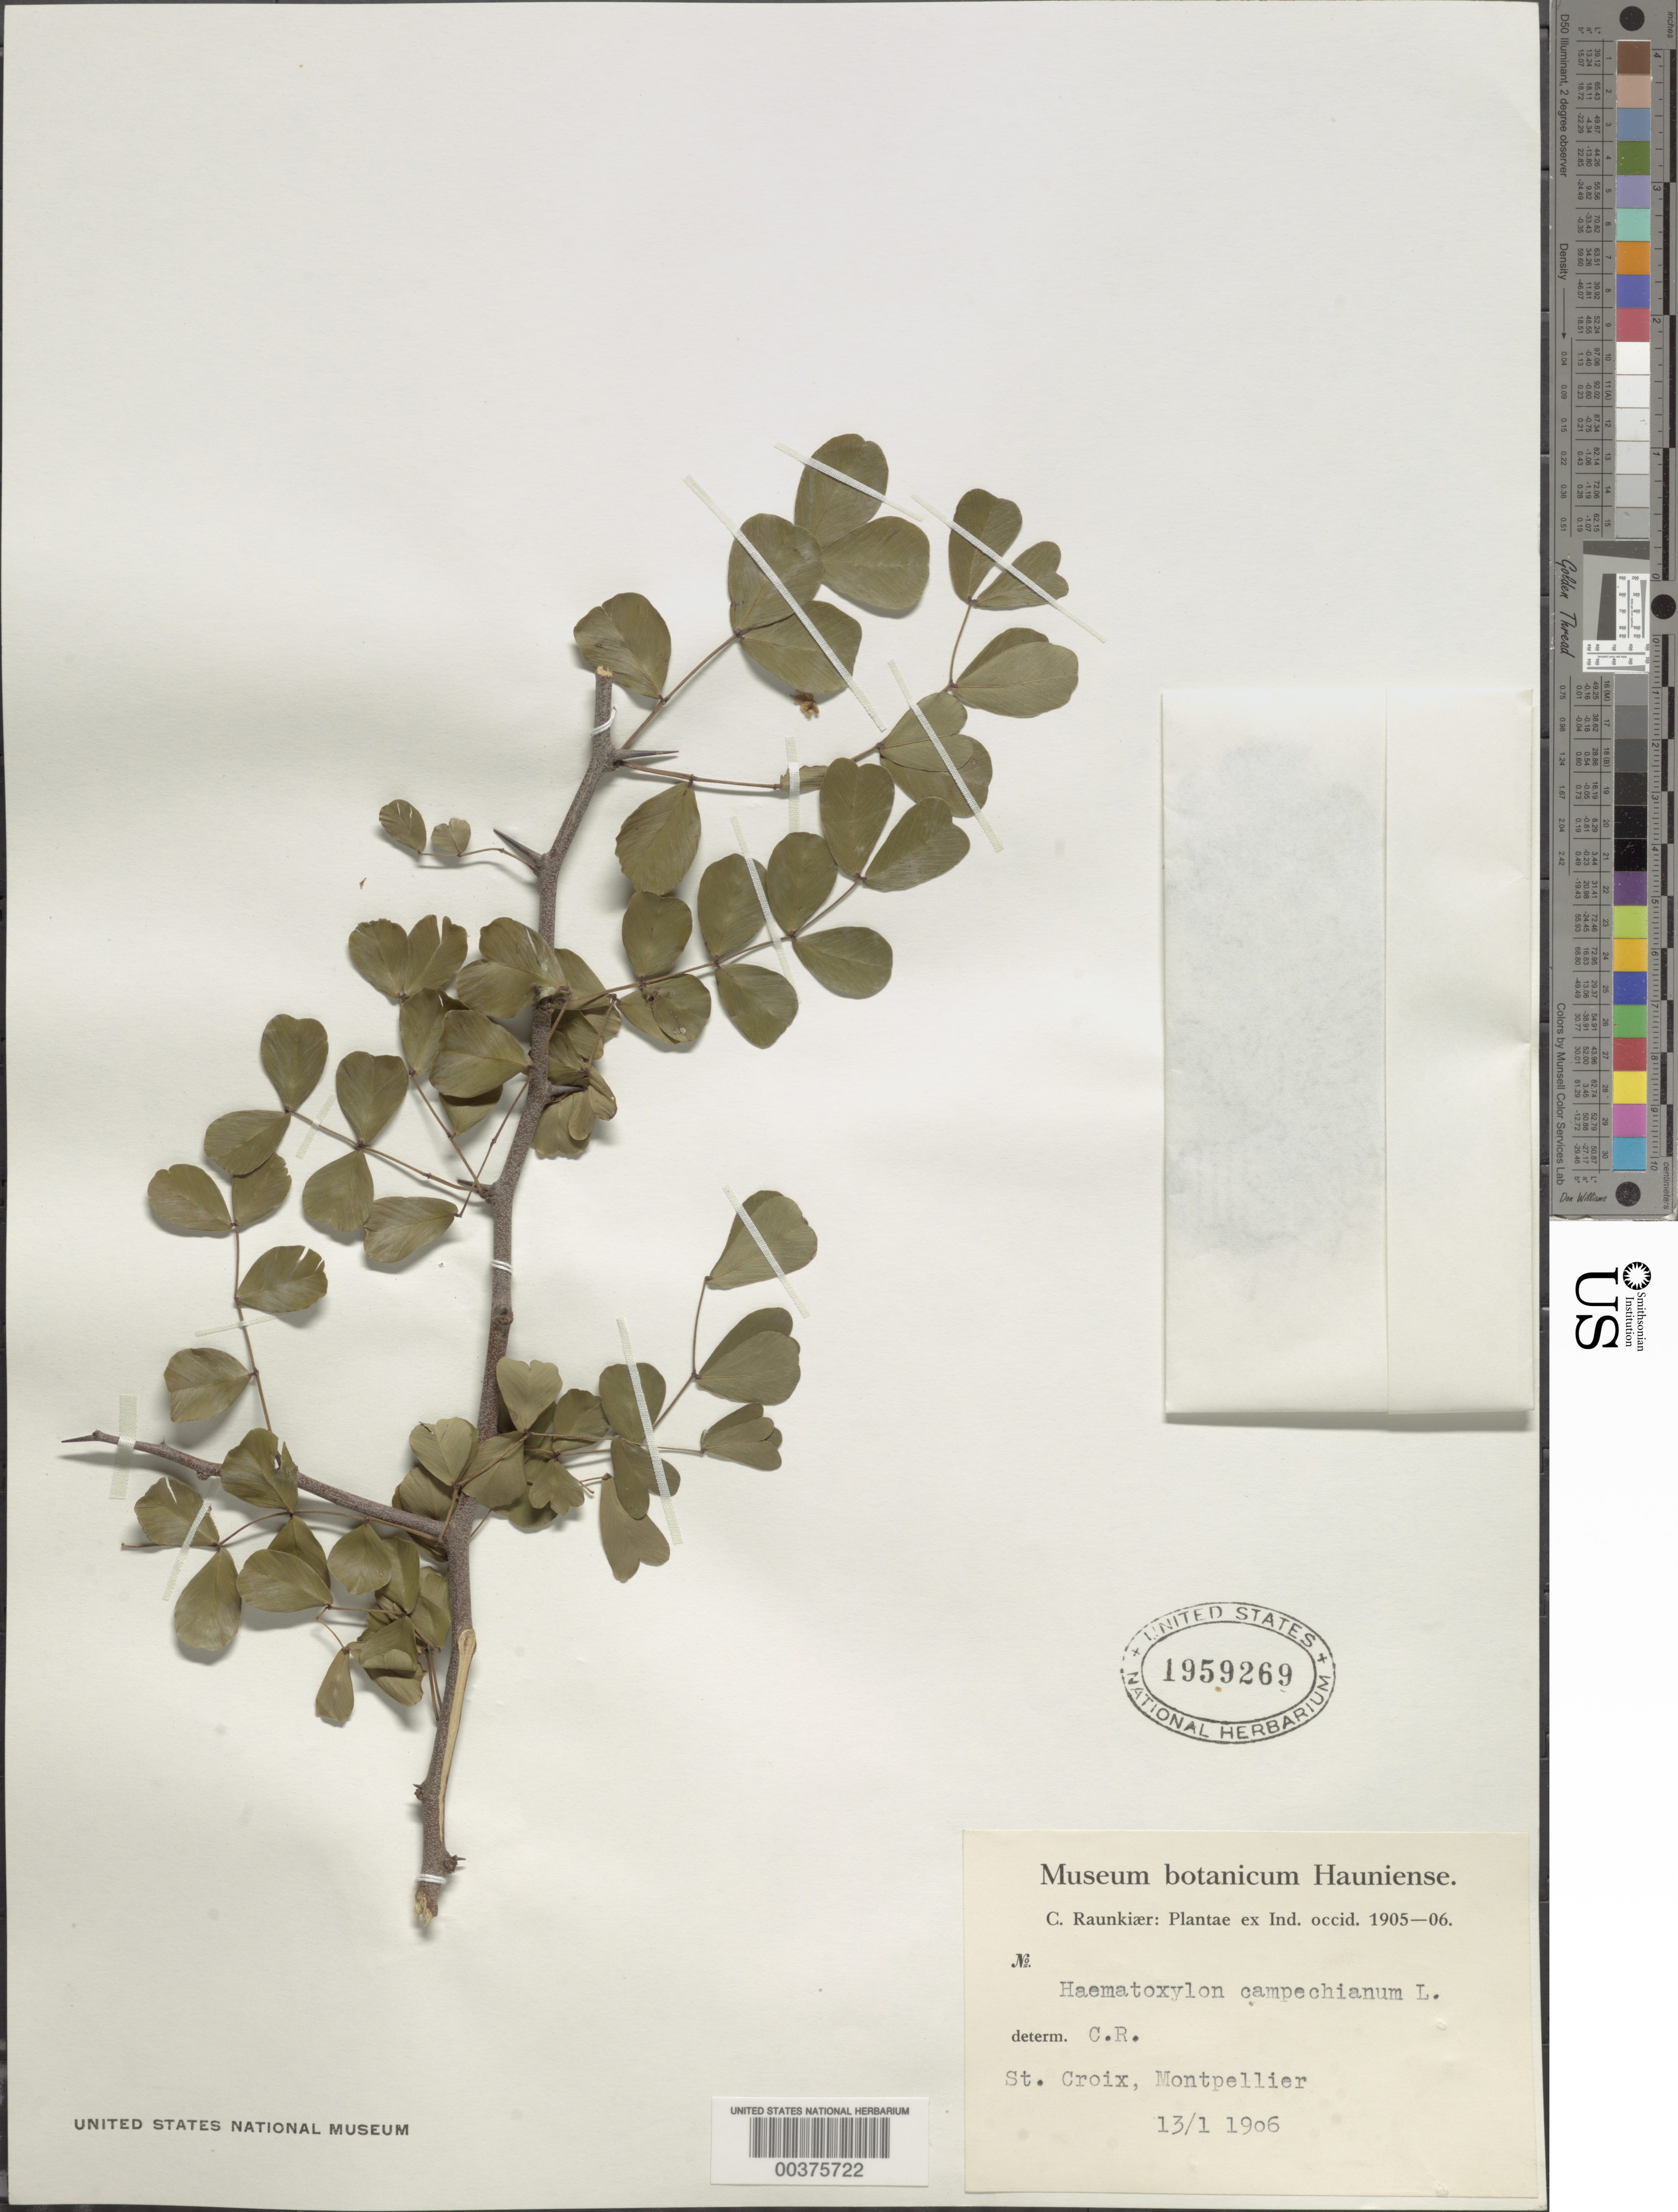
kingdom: Plantae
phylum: Tracheophyta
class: Magnoliopsida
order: Fabales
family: Fabaceae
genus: Haematoxylum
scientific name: Haematoxylum campechianum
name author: L.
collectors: C. Raunkiaer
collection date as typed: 13 Jan 1906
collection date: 1906-01-13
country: U.S. Virgin Islands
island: St. Croix Island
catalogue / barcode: US 1959269